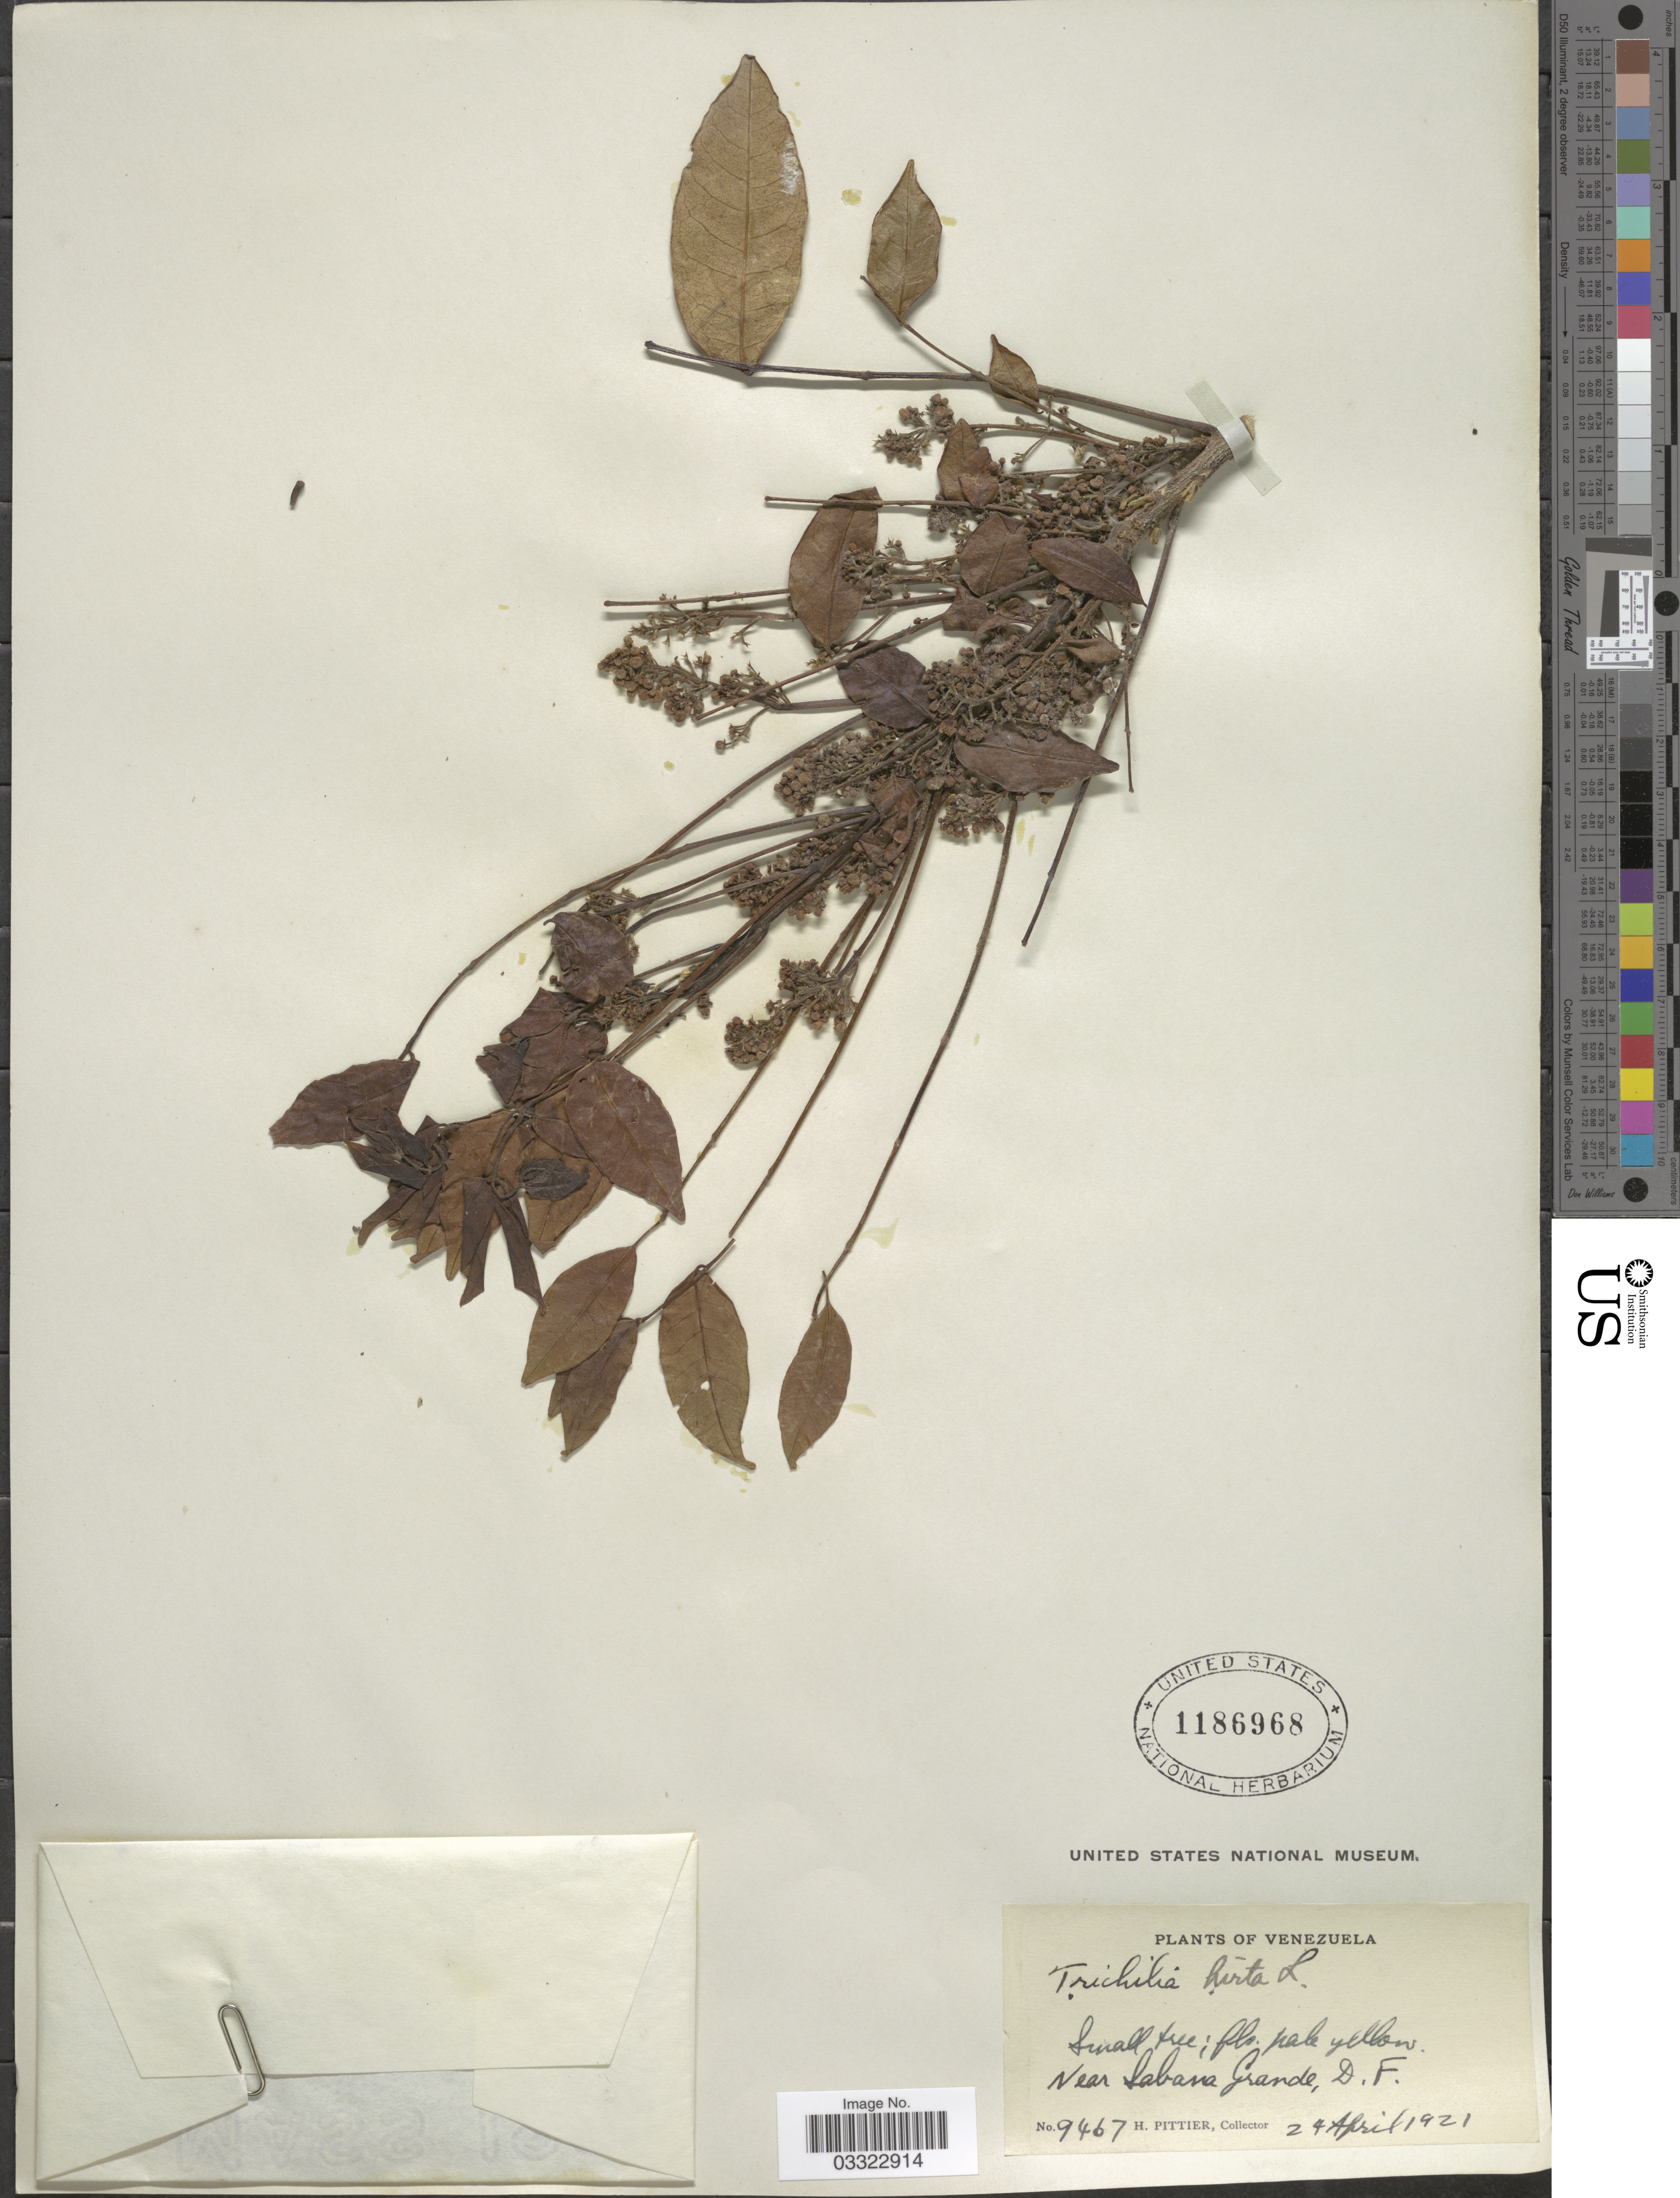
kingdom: Plantae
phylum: Tracheophyta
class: Magnoliopsida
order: Sapindales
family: Meliaceae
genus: Trichilia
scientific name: Trichilia hirta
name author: L.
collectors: H. F. Pittier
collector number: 9467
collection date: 1921-04-24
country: Venezuela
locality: Near Sabana Grande, D. F.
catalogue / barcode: US 1186968